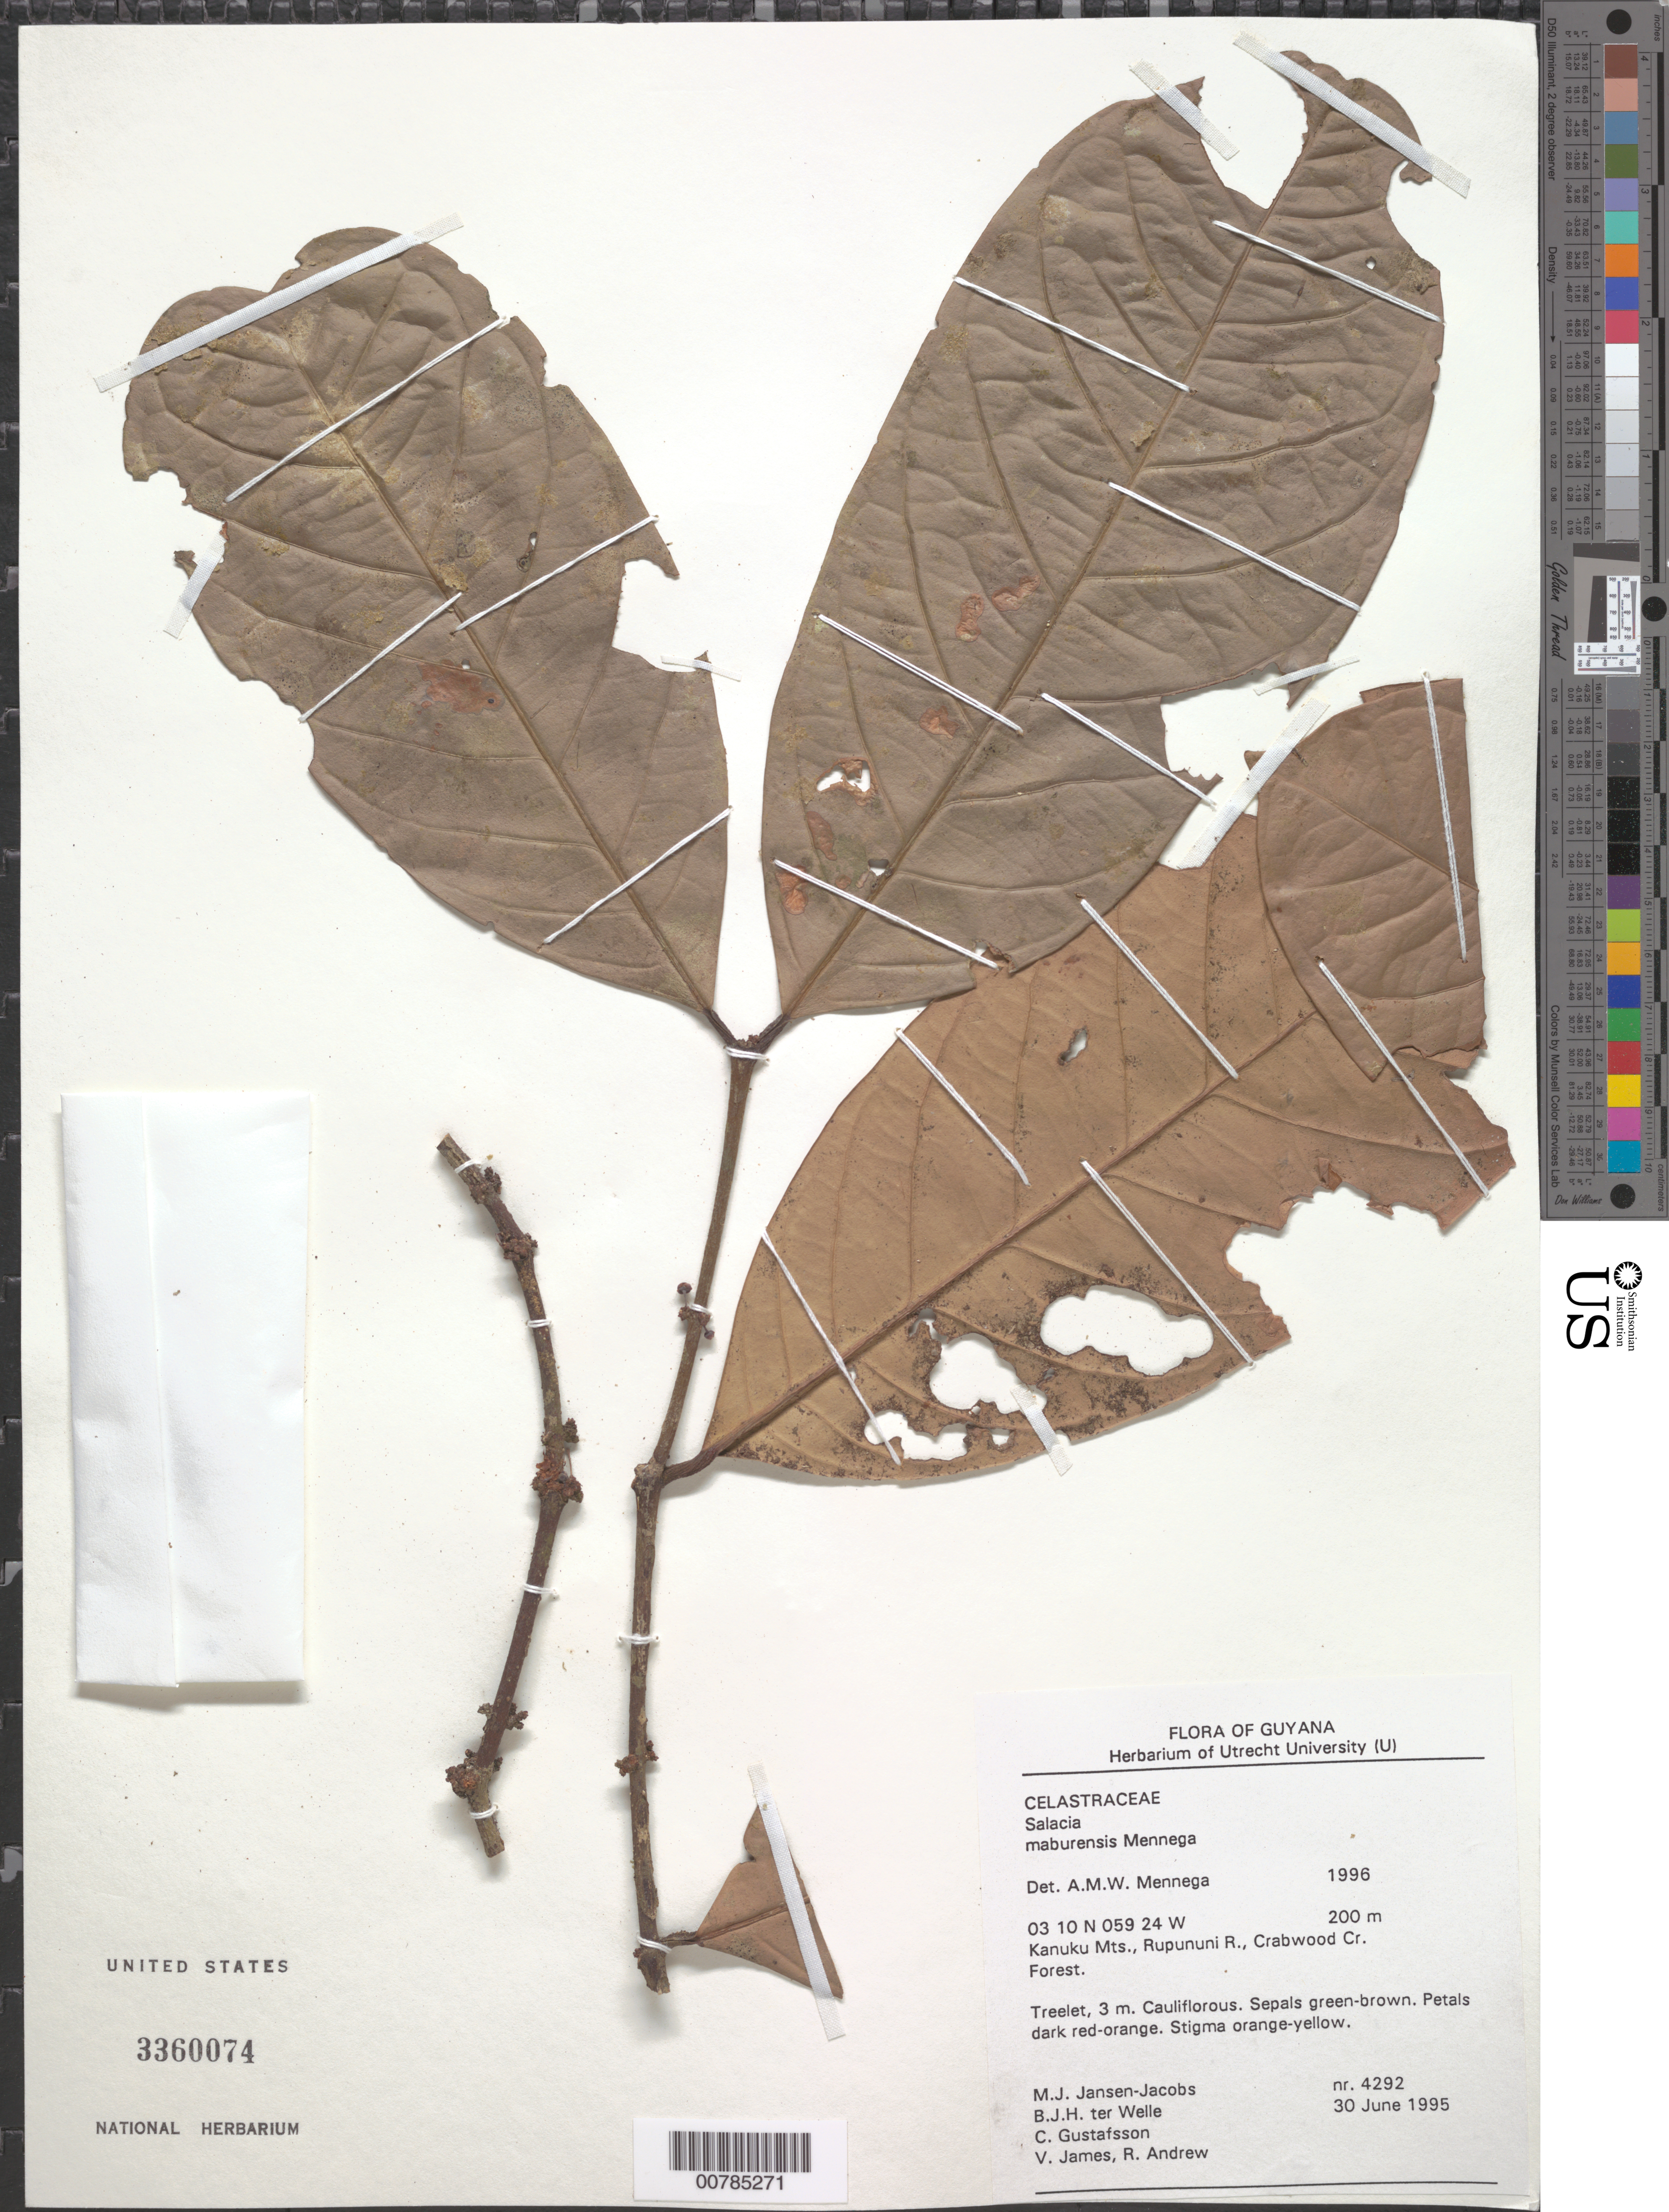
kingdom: Plantae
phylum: Tracheophyta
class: Magnoliopsida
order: Celastrales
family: Celastraceae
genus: Salacia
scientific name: Salacia maburensis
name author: Mennega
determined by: Mennega, A. M. W.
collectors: M. J. Jansen-Jacobs, B. Welle, C. G. Gustafsson, V. James & R. Andrew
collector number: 4292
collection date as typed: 30-Jun-95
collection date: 1995-06-30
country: Guyana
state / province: U. Takutu-U. Essequibo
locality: Crabwood Creek, Rupununi River, Kanuku Mts.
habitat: Forest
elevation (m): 200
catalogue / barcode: US 3360074